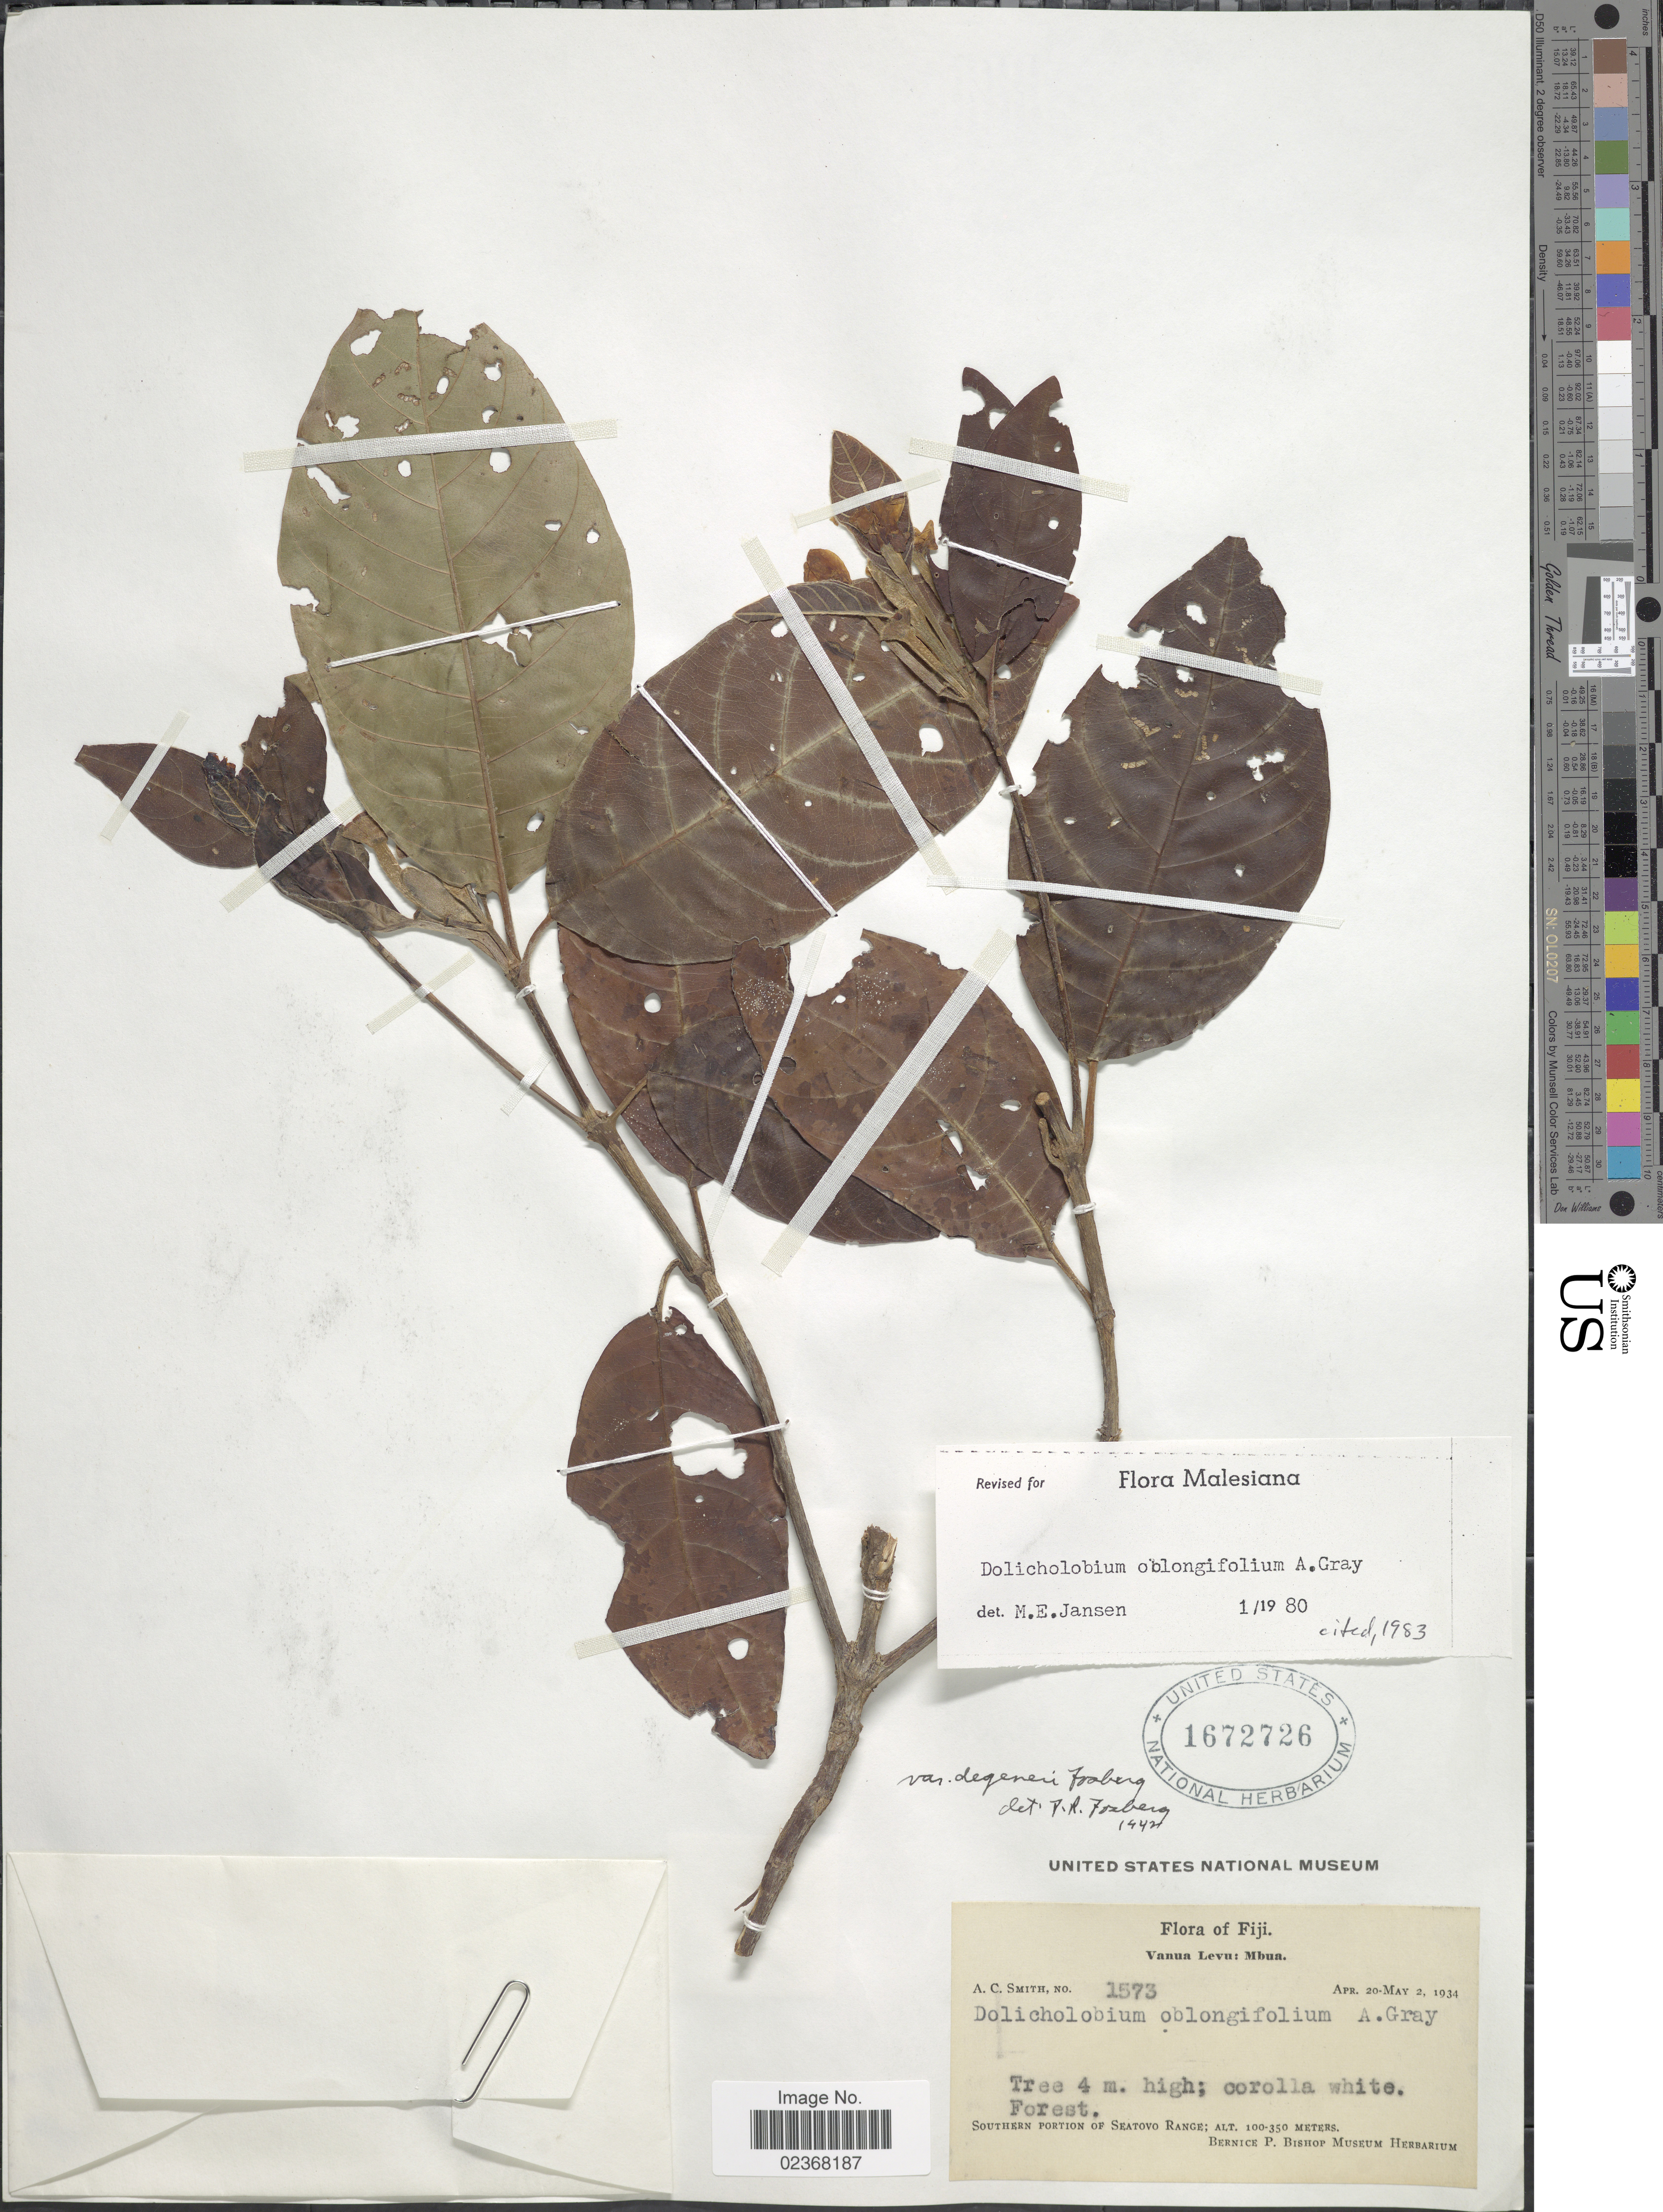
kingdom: Plantae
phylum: Tracheophyta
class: Magnoliopsida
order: Gentianales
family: Rubiaceae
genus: Dolicholobium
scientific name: Dolicholobium oblongifolium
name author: A. Gray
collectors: A. C. Smith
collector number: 1573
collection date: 1934-04-20/1934-05-02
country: Fiji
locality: Vanua Levu: Mbua, Southern Portion of Seatovo Range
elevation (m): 100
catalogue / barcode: US 1672726